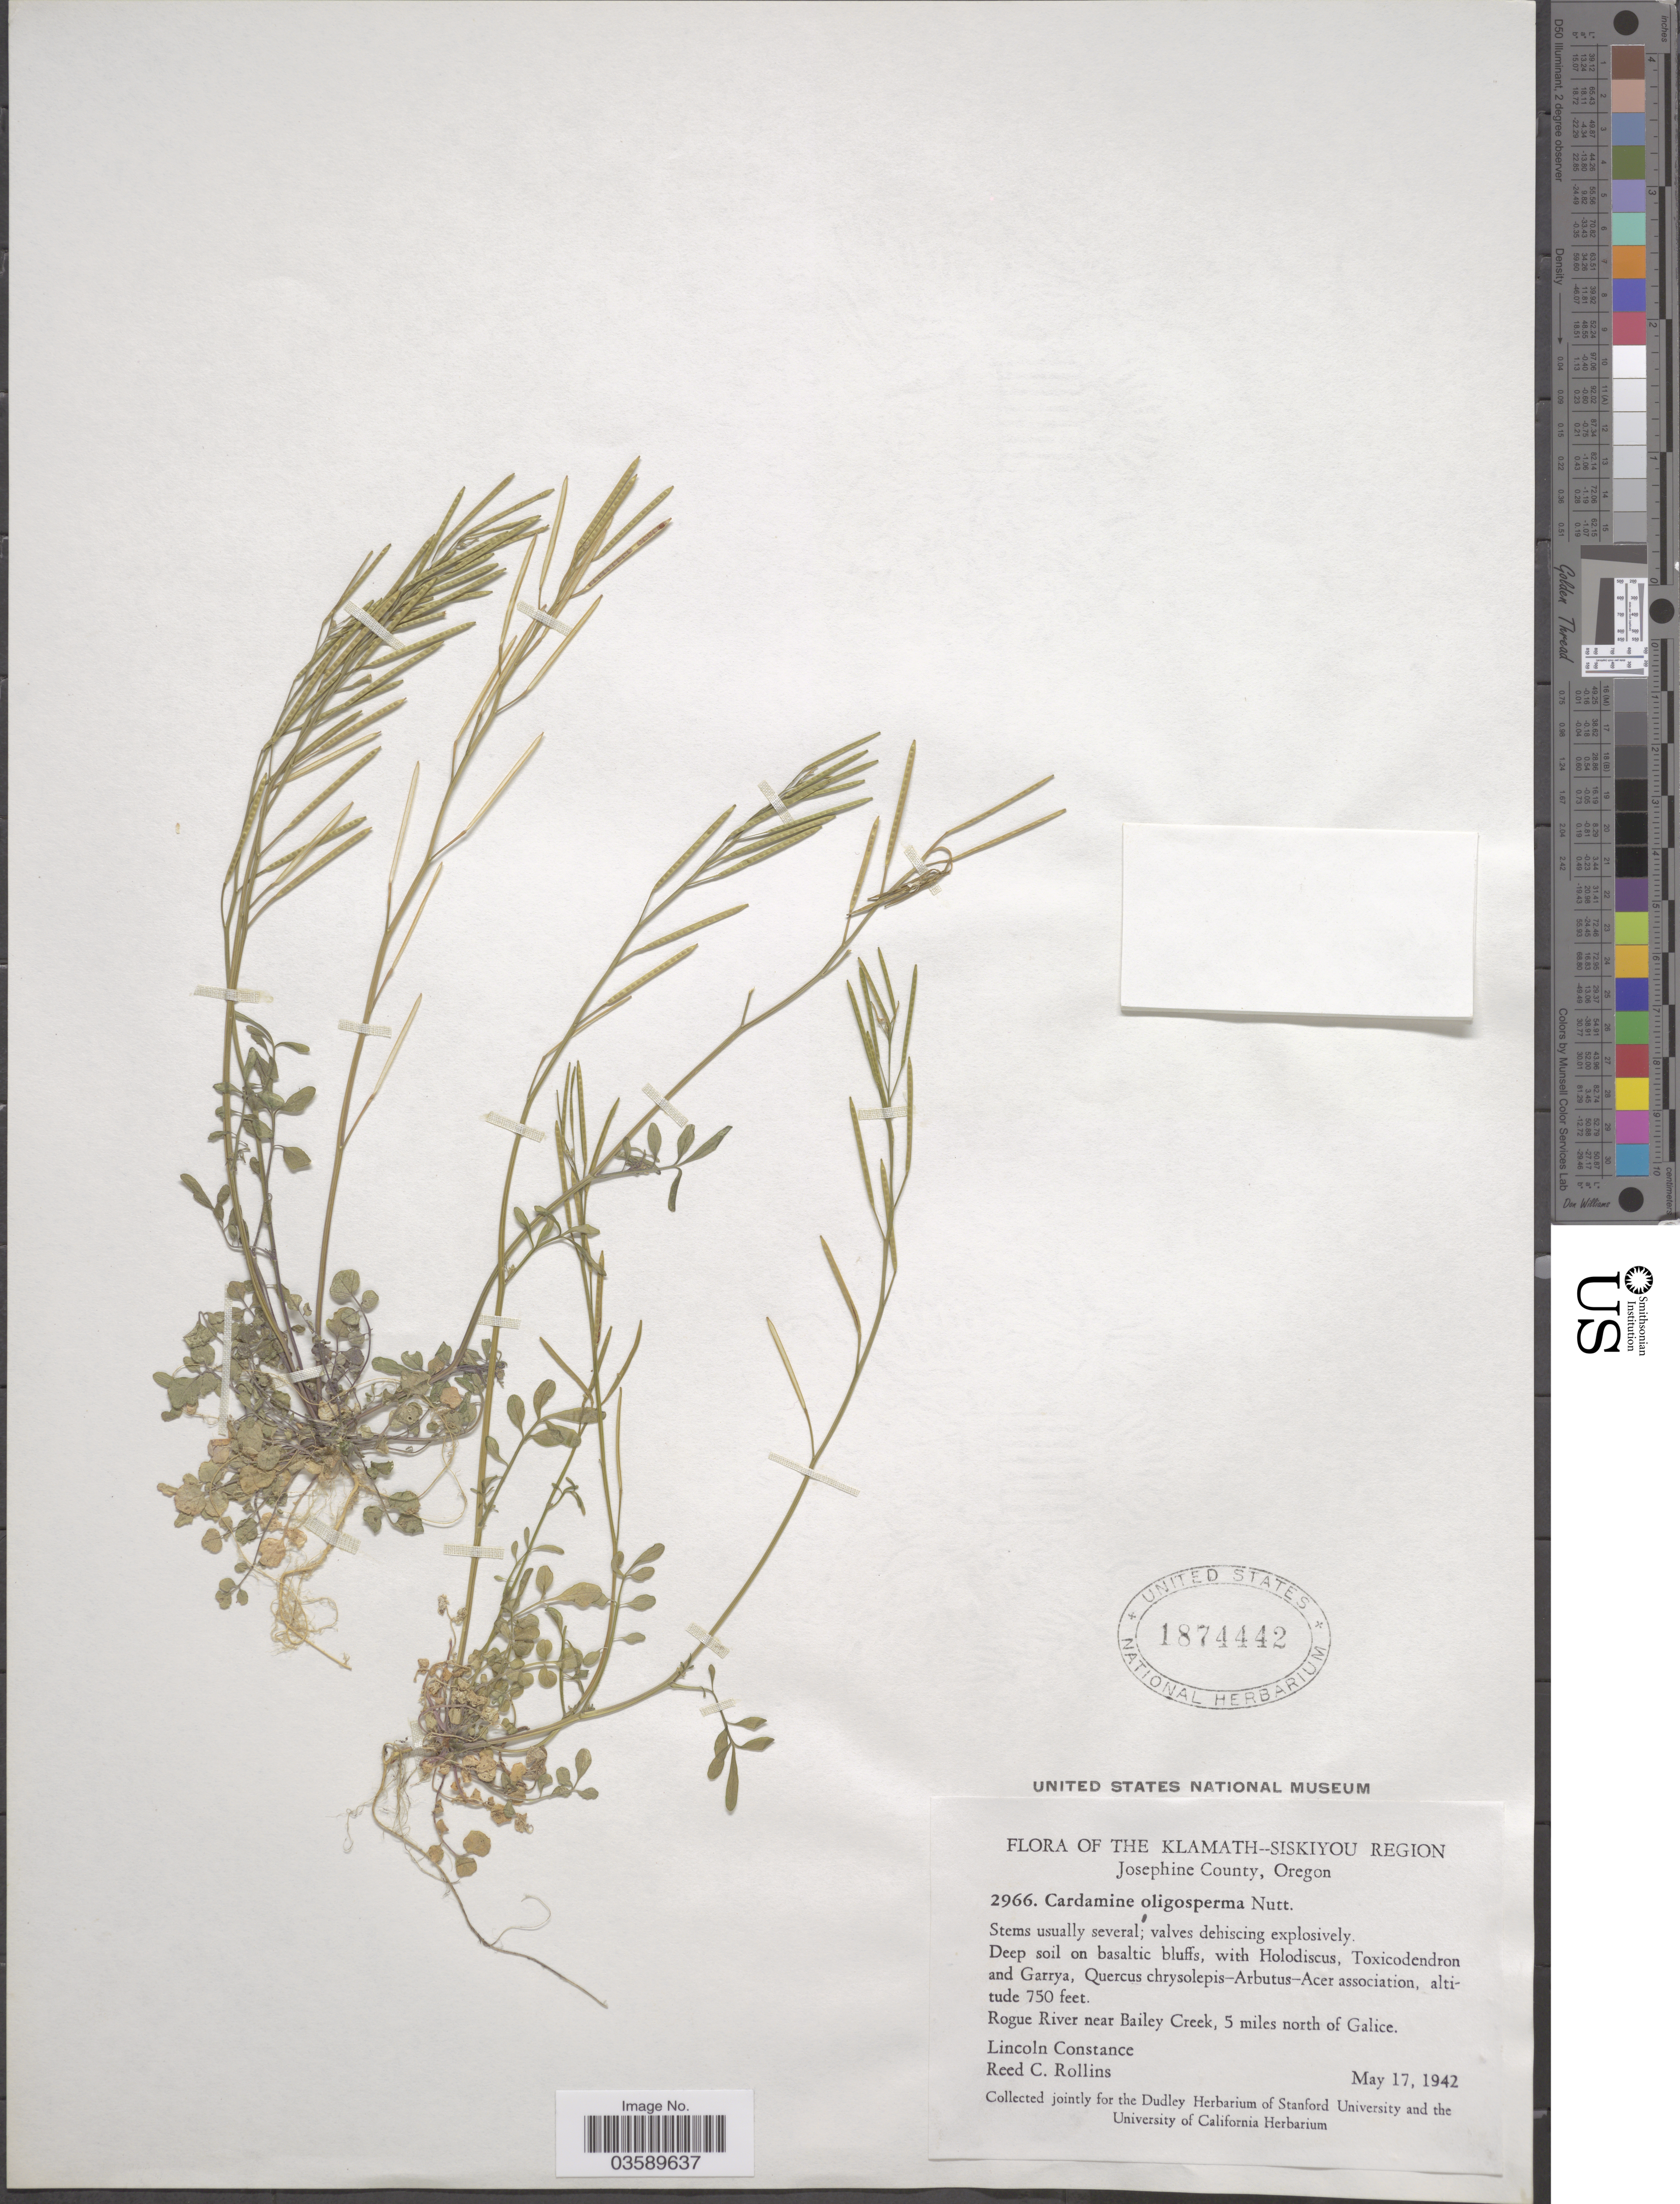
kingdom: Plantae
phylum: Tracheophyta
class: Magnoliopsida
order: Brassicales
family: Brassicaceae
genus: Cardamine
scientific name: Cardamine occidentalis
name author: (S. Watson ex B.L. Rob.) Howell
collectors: L. Constance & R. C. Rollins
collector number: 2966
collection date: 1942-05-17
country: United States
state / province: Oregon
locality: The Klamath-Siskiyou Region. Josephine County. Rogue River near Bailey Creek, 5 miles north of Galice.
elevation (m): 229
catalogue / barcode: US 1874442